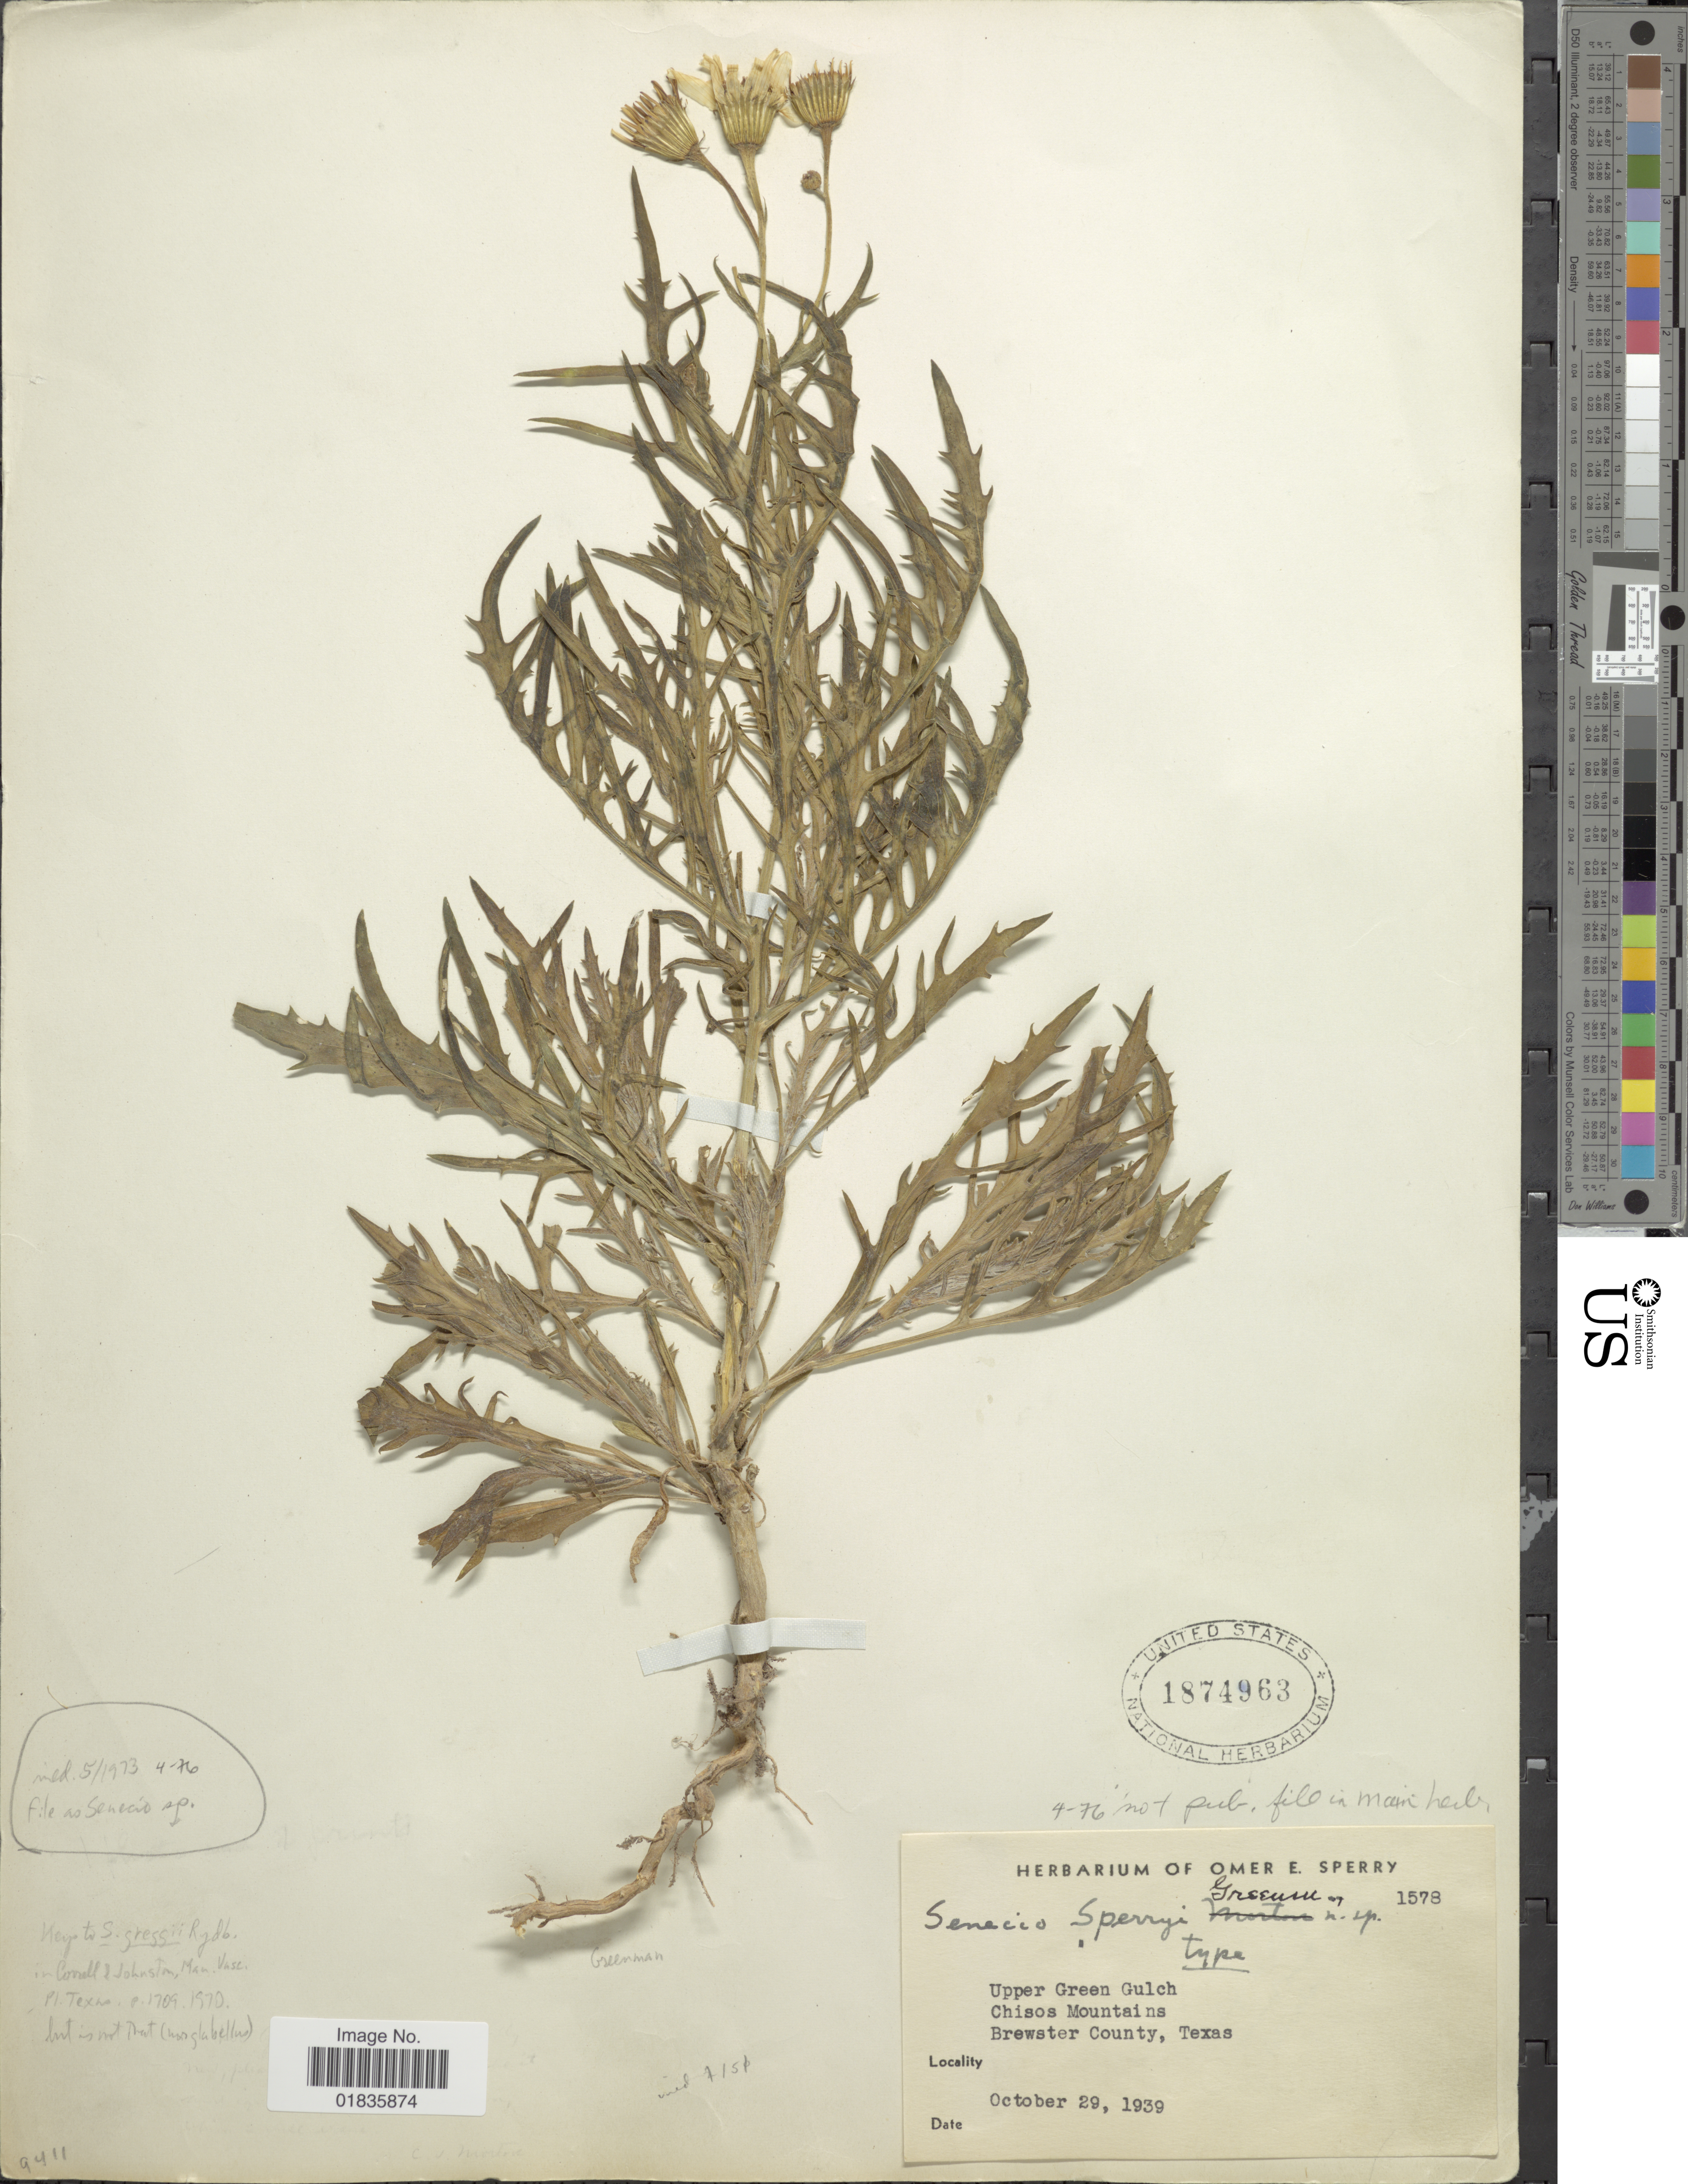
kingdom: Plantae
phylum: Tracheophyta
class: Magnoliopsida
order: Asterales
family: Asteraceae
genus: Senecio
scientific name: Senecio sp.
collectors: ex. herb. Omer E. Sperry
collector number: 1578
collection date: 1939-10-29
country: United States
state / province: Texas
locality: Upper Green Gulch, Chisos Mountains, Brewster County.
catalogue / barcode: US 1874963